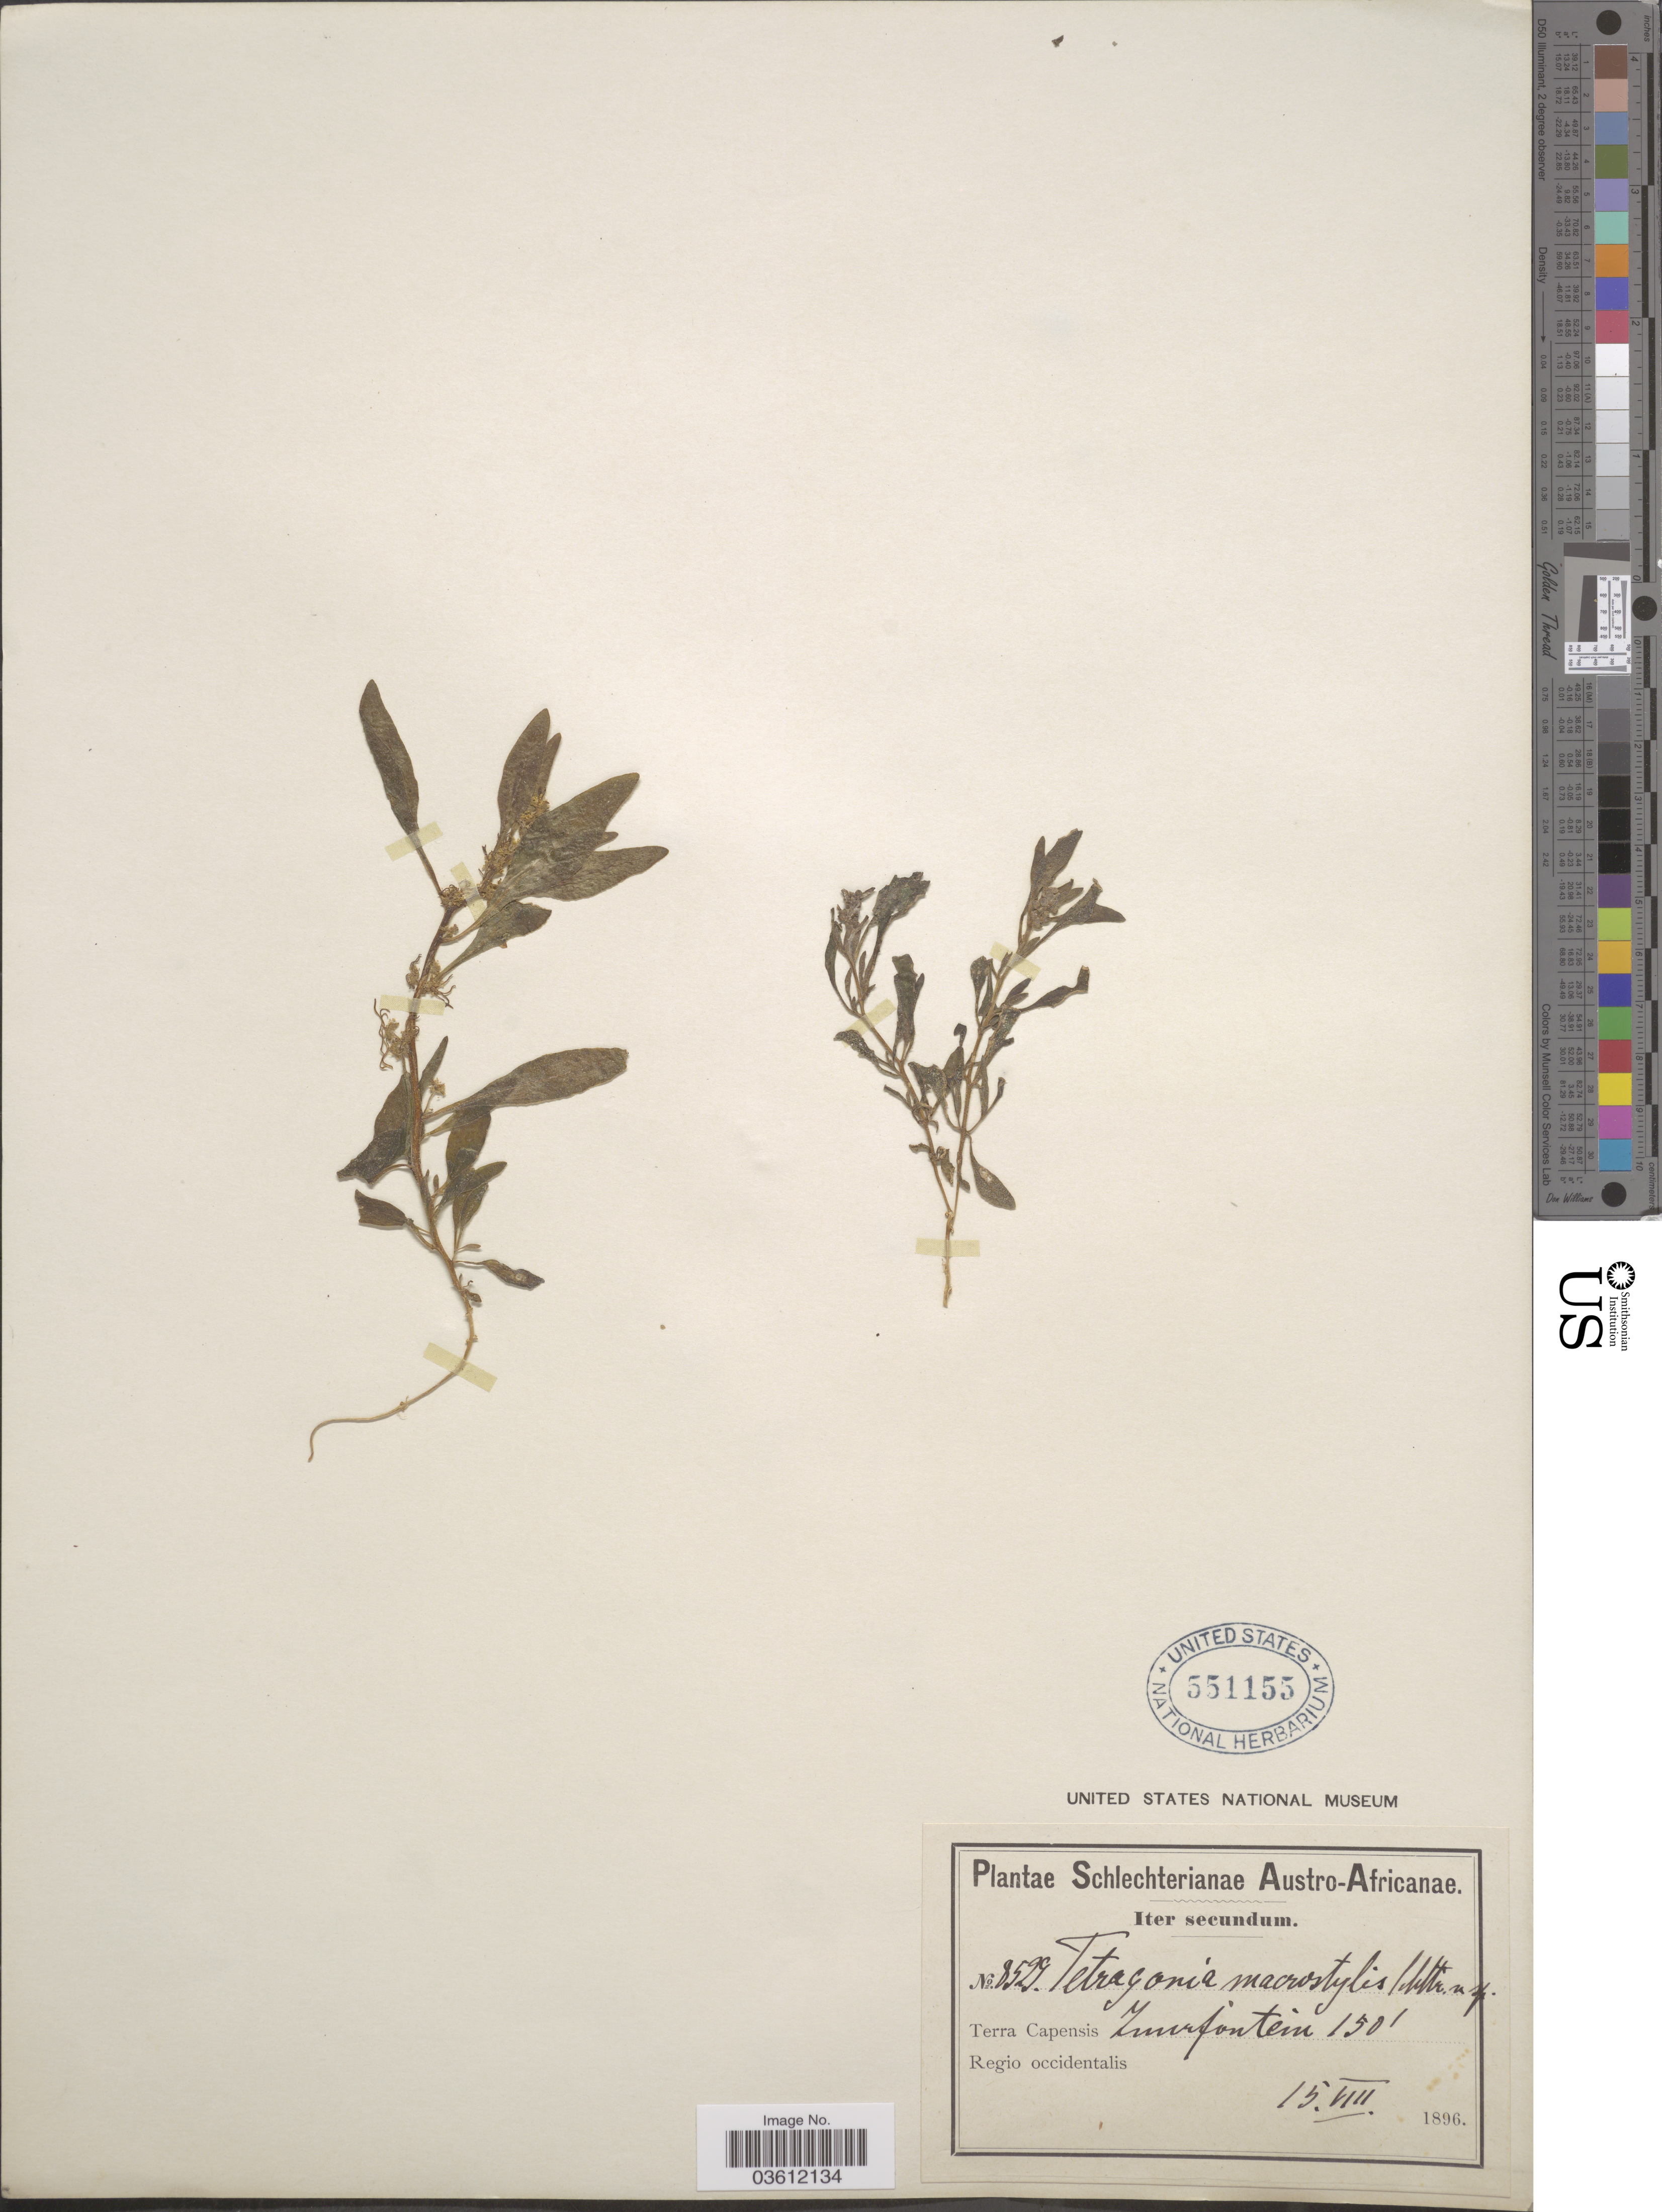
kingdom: Plantae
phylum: Tracheophyta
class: Magnoliopsida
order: Caryophyllales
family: Aizoaceae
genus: Tetragonia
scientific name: Tetragonia macrostylis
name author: Schltr.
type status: Type Collection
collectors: Schlechter, --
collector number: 8529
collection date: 1896-08-15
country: South Africa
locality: Austro-Africanae. Terra Capensis. Regio occidentalis. Zuurfontein.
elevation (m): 46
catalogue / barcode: US 551155